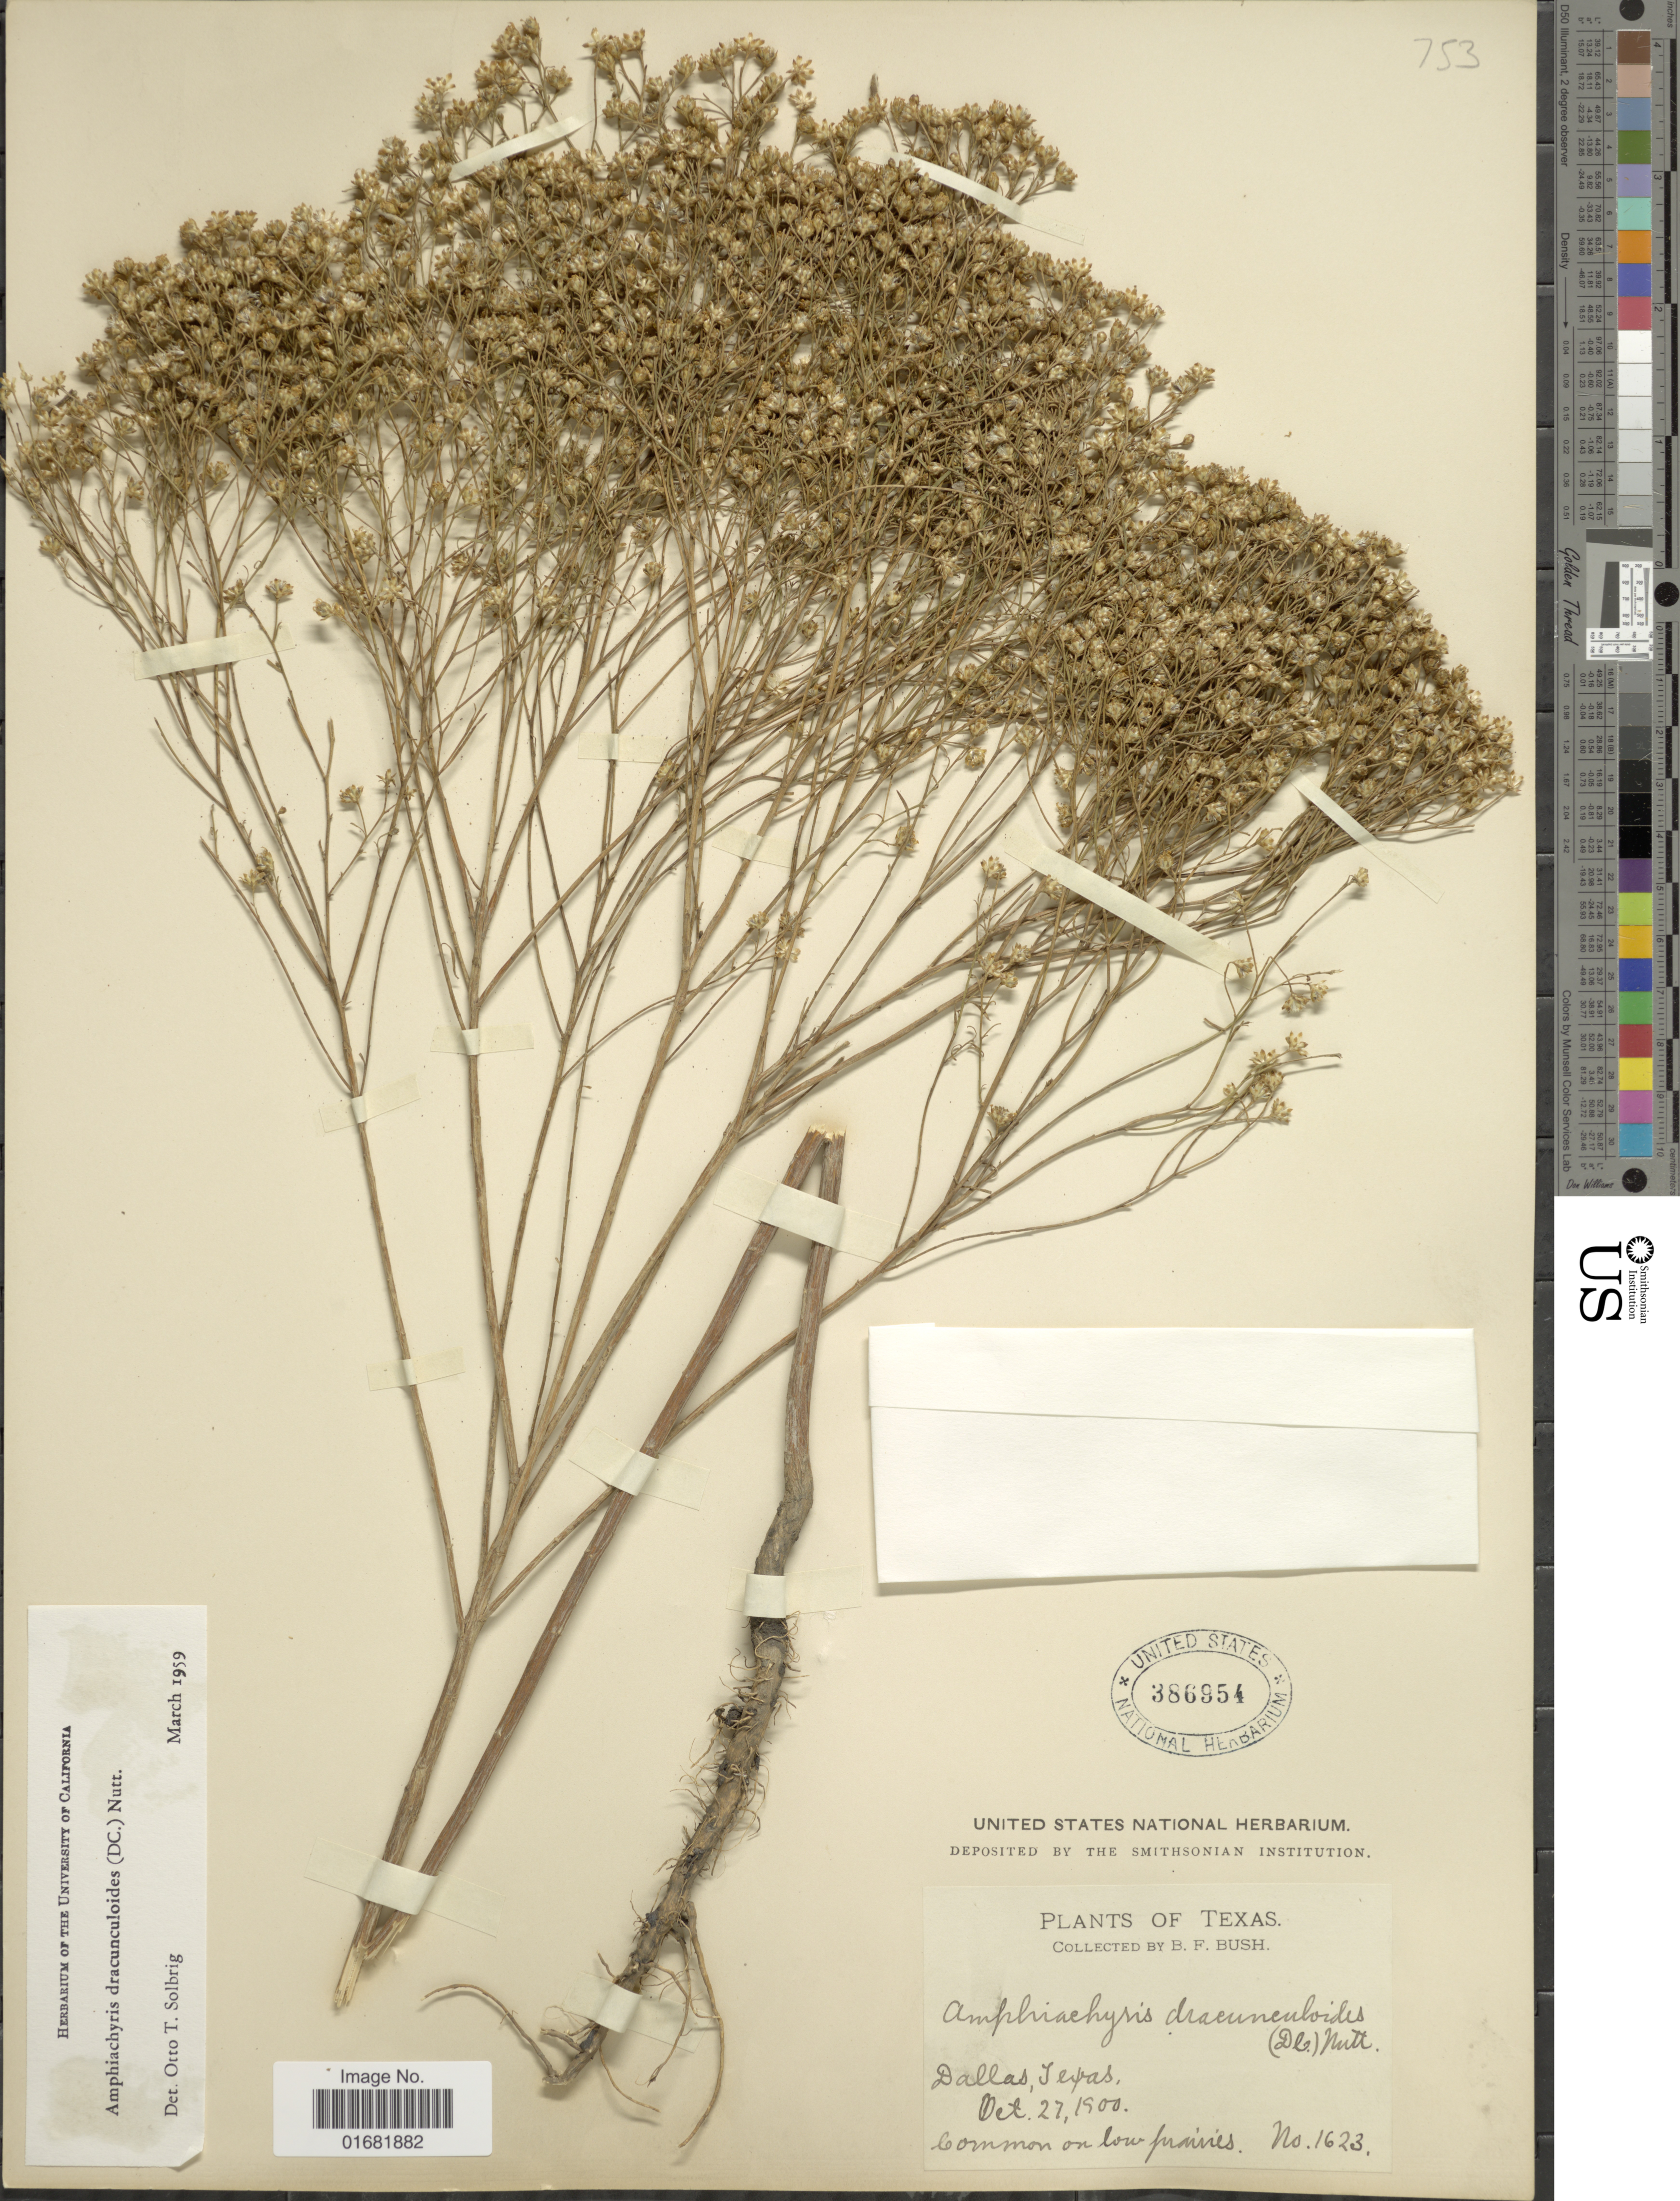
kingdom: Plantae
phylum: Tracheophyta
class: Magnoliopsida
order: Asterales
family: Asteraceae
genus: Amphiachyris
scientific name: Amphiachyris dracunculoides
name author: (DC.) Nutt.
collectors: B. F. Bush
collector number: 1623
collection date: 1900-10-27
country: United States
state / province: Texas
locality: Dallas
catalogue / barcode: US 386954